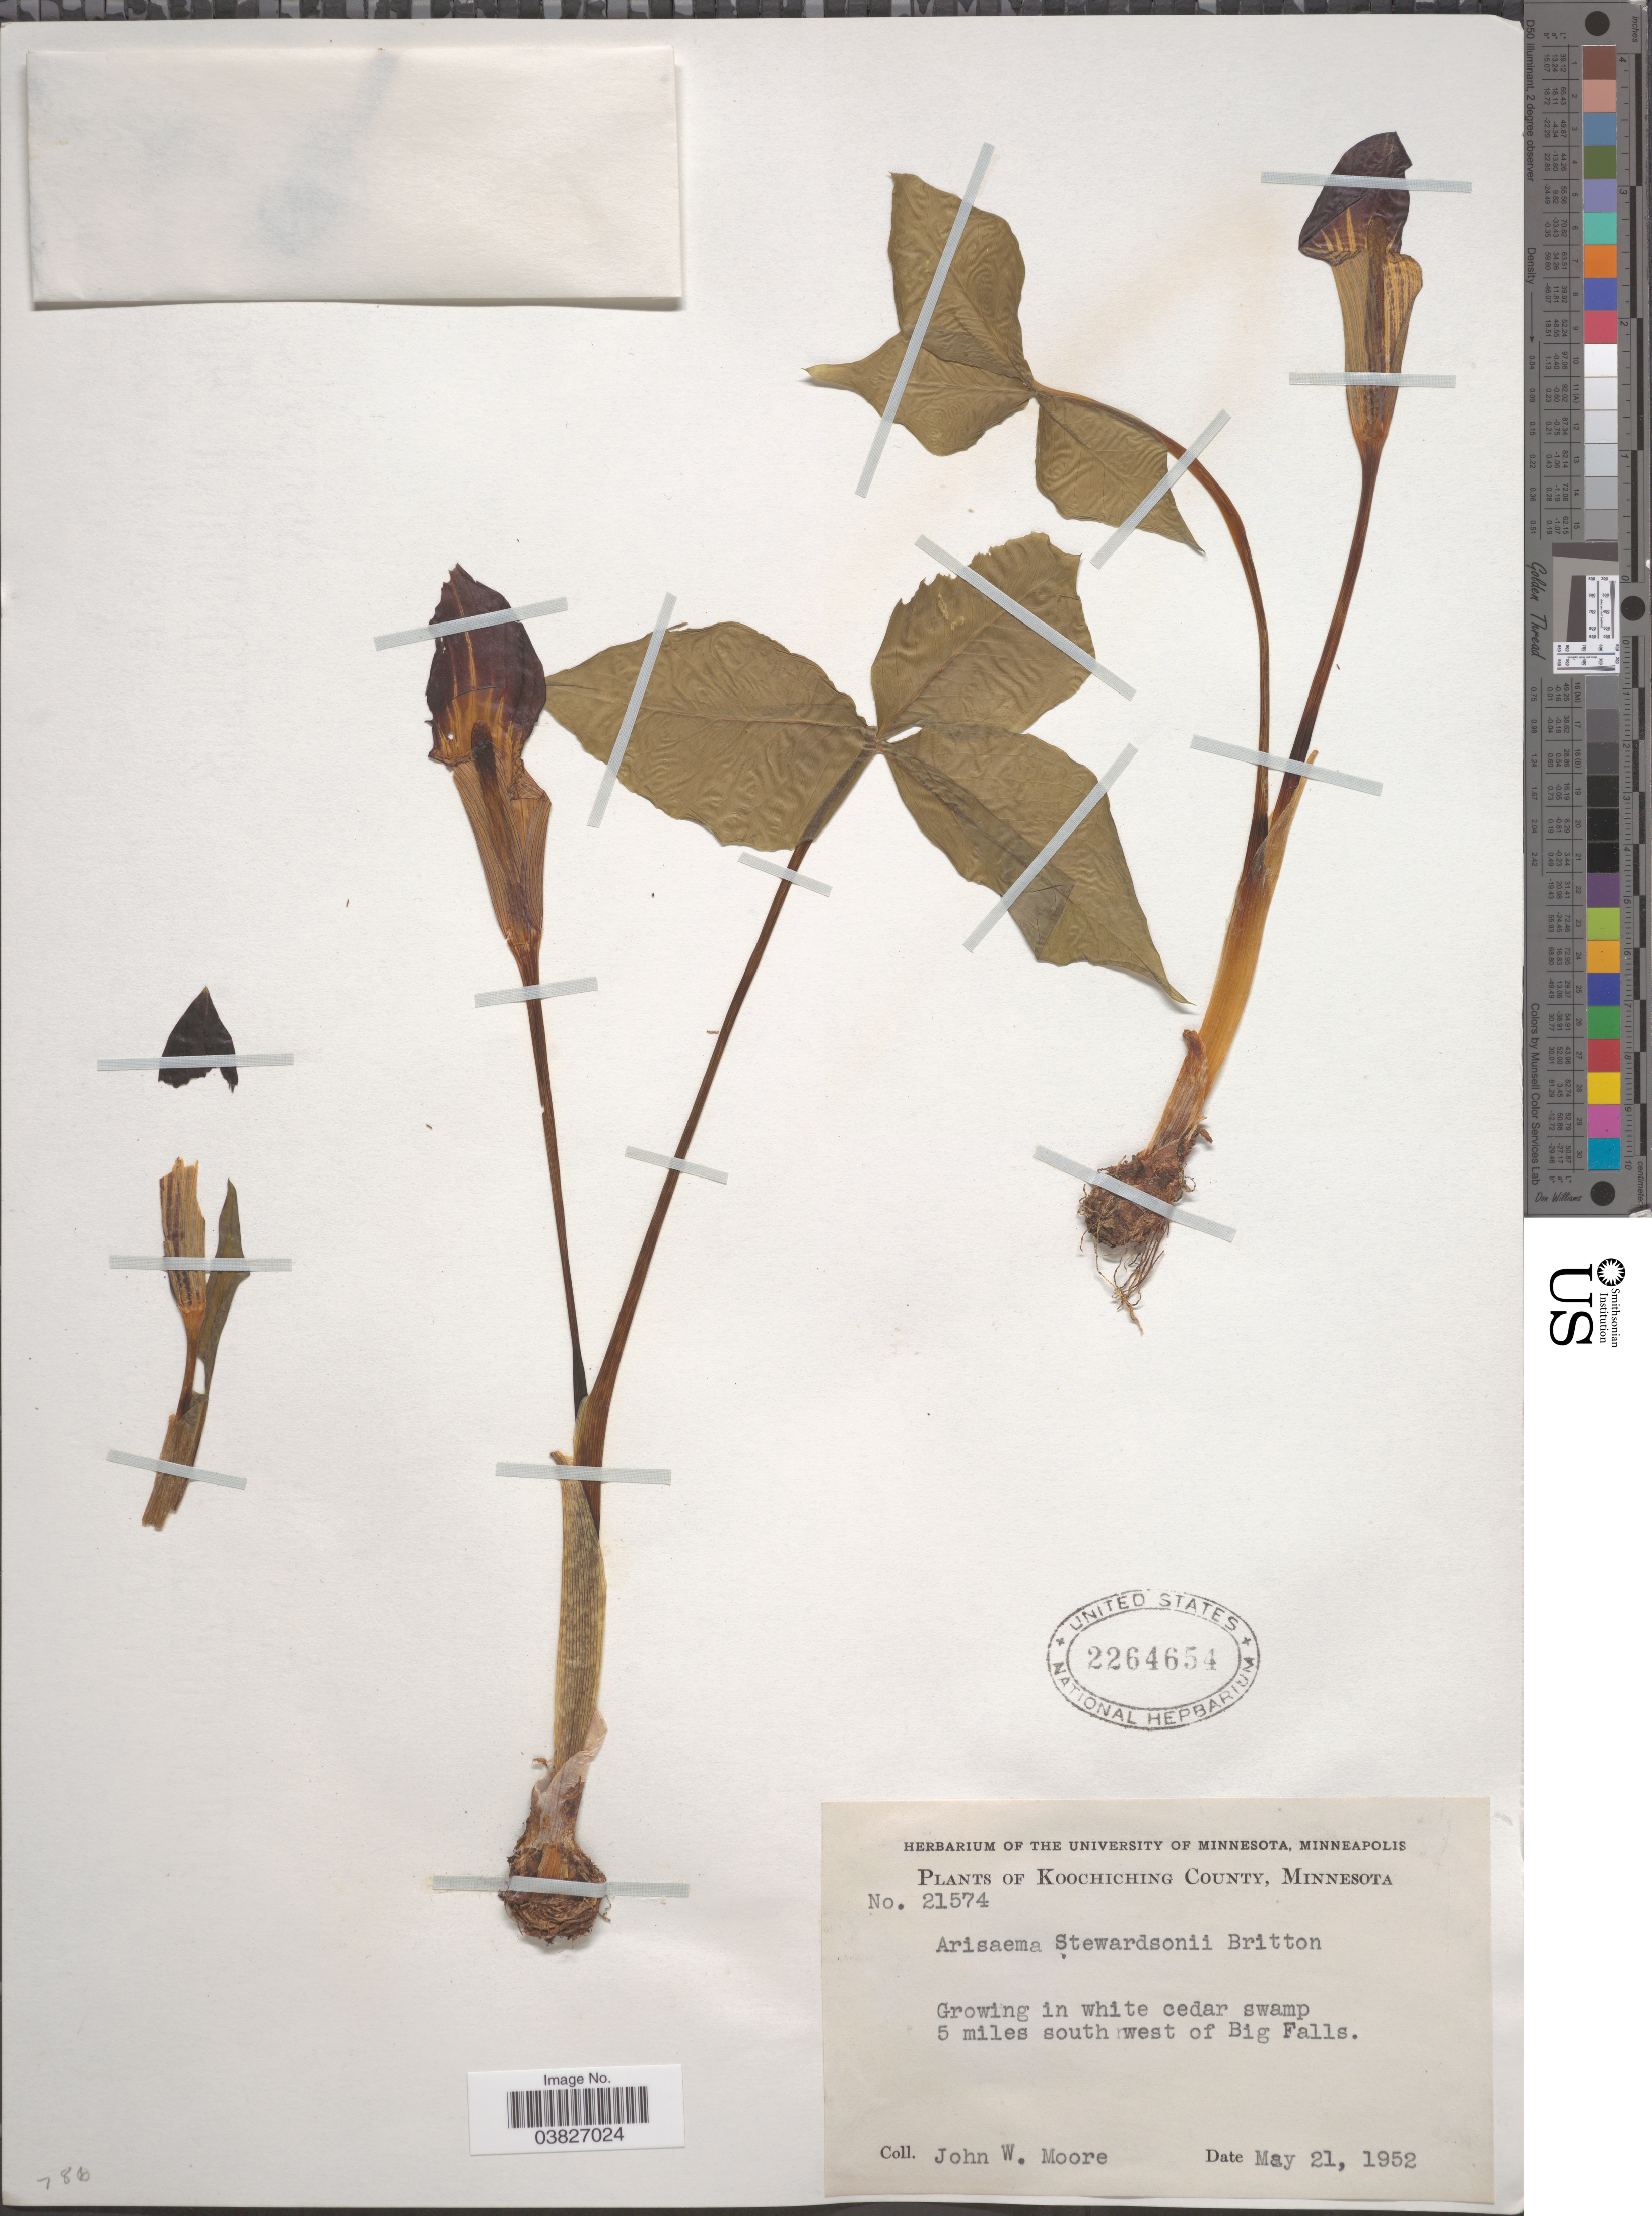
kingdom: Plantae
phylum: Tracheophyta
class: Liliopsida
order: Alismatales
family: Araceae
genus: Arisaema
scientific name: Arisaema stewardsonii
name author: Britton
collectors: J. Moore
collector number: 21574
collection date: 1952-05-21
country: United States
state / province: Minnesota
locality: Koochiching County. Growing in white cedar swamp. 5 miles south west of Big Falls.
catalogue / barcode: US 2264654